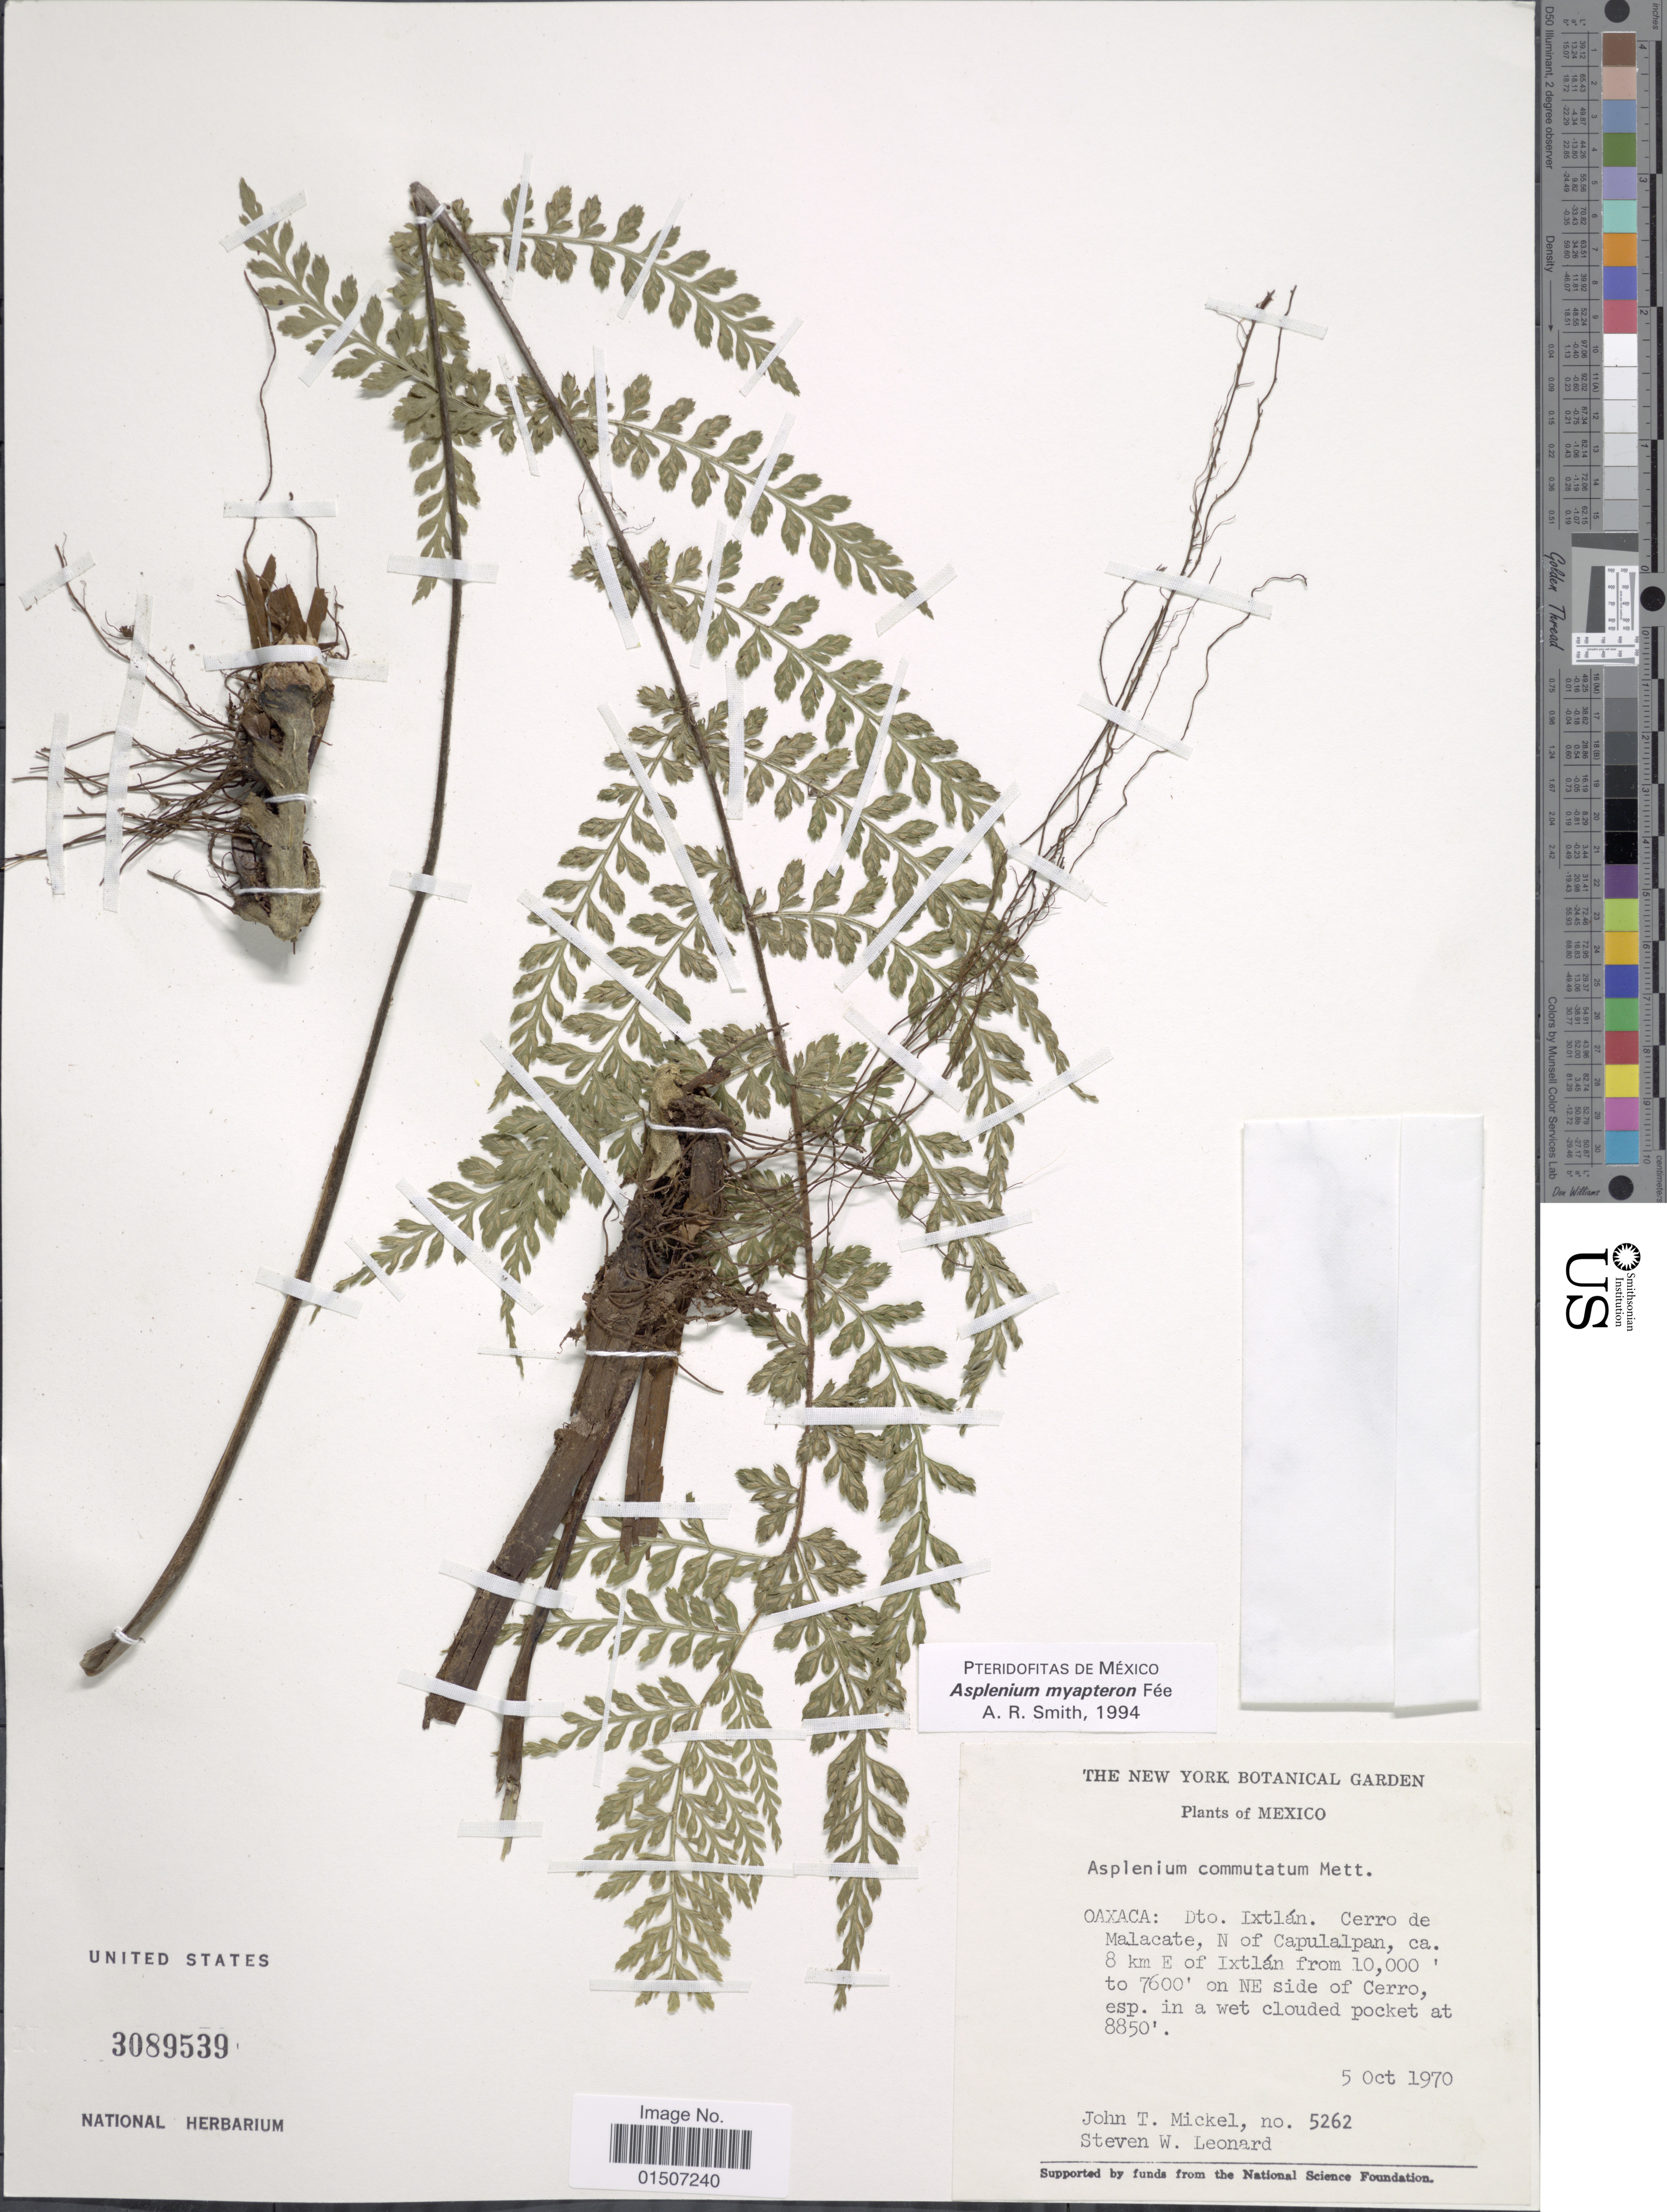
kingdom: Plantae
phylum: Tracheophyta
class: Polypodiopsida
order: Polypodiales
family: Aspleniaceae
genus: Asplenium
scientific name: Asplenium myapteron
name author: Fée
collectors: J. T. Mickel & S. W. Leonard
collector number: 5262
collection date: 1970-10-05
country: Mexico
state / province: Oaxaca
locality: Dto Ixtlán. Cerro de Malacate, N of Capulalpan, ca. 8 km E of Ixtlán from 10.000 to 7600 on NEside of Cerro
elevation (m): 2697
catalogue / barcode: US 3089539